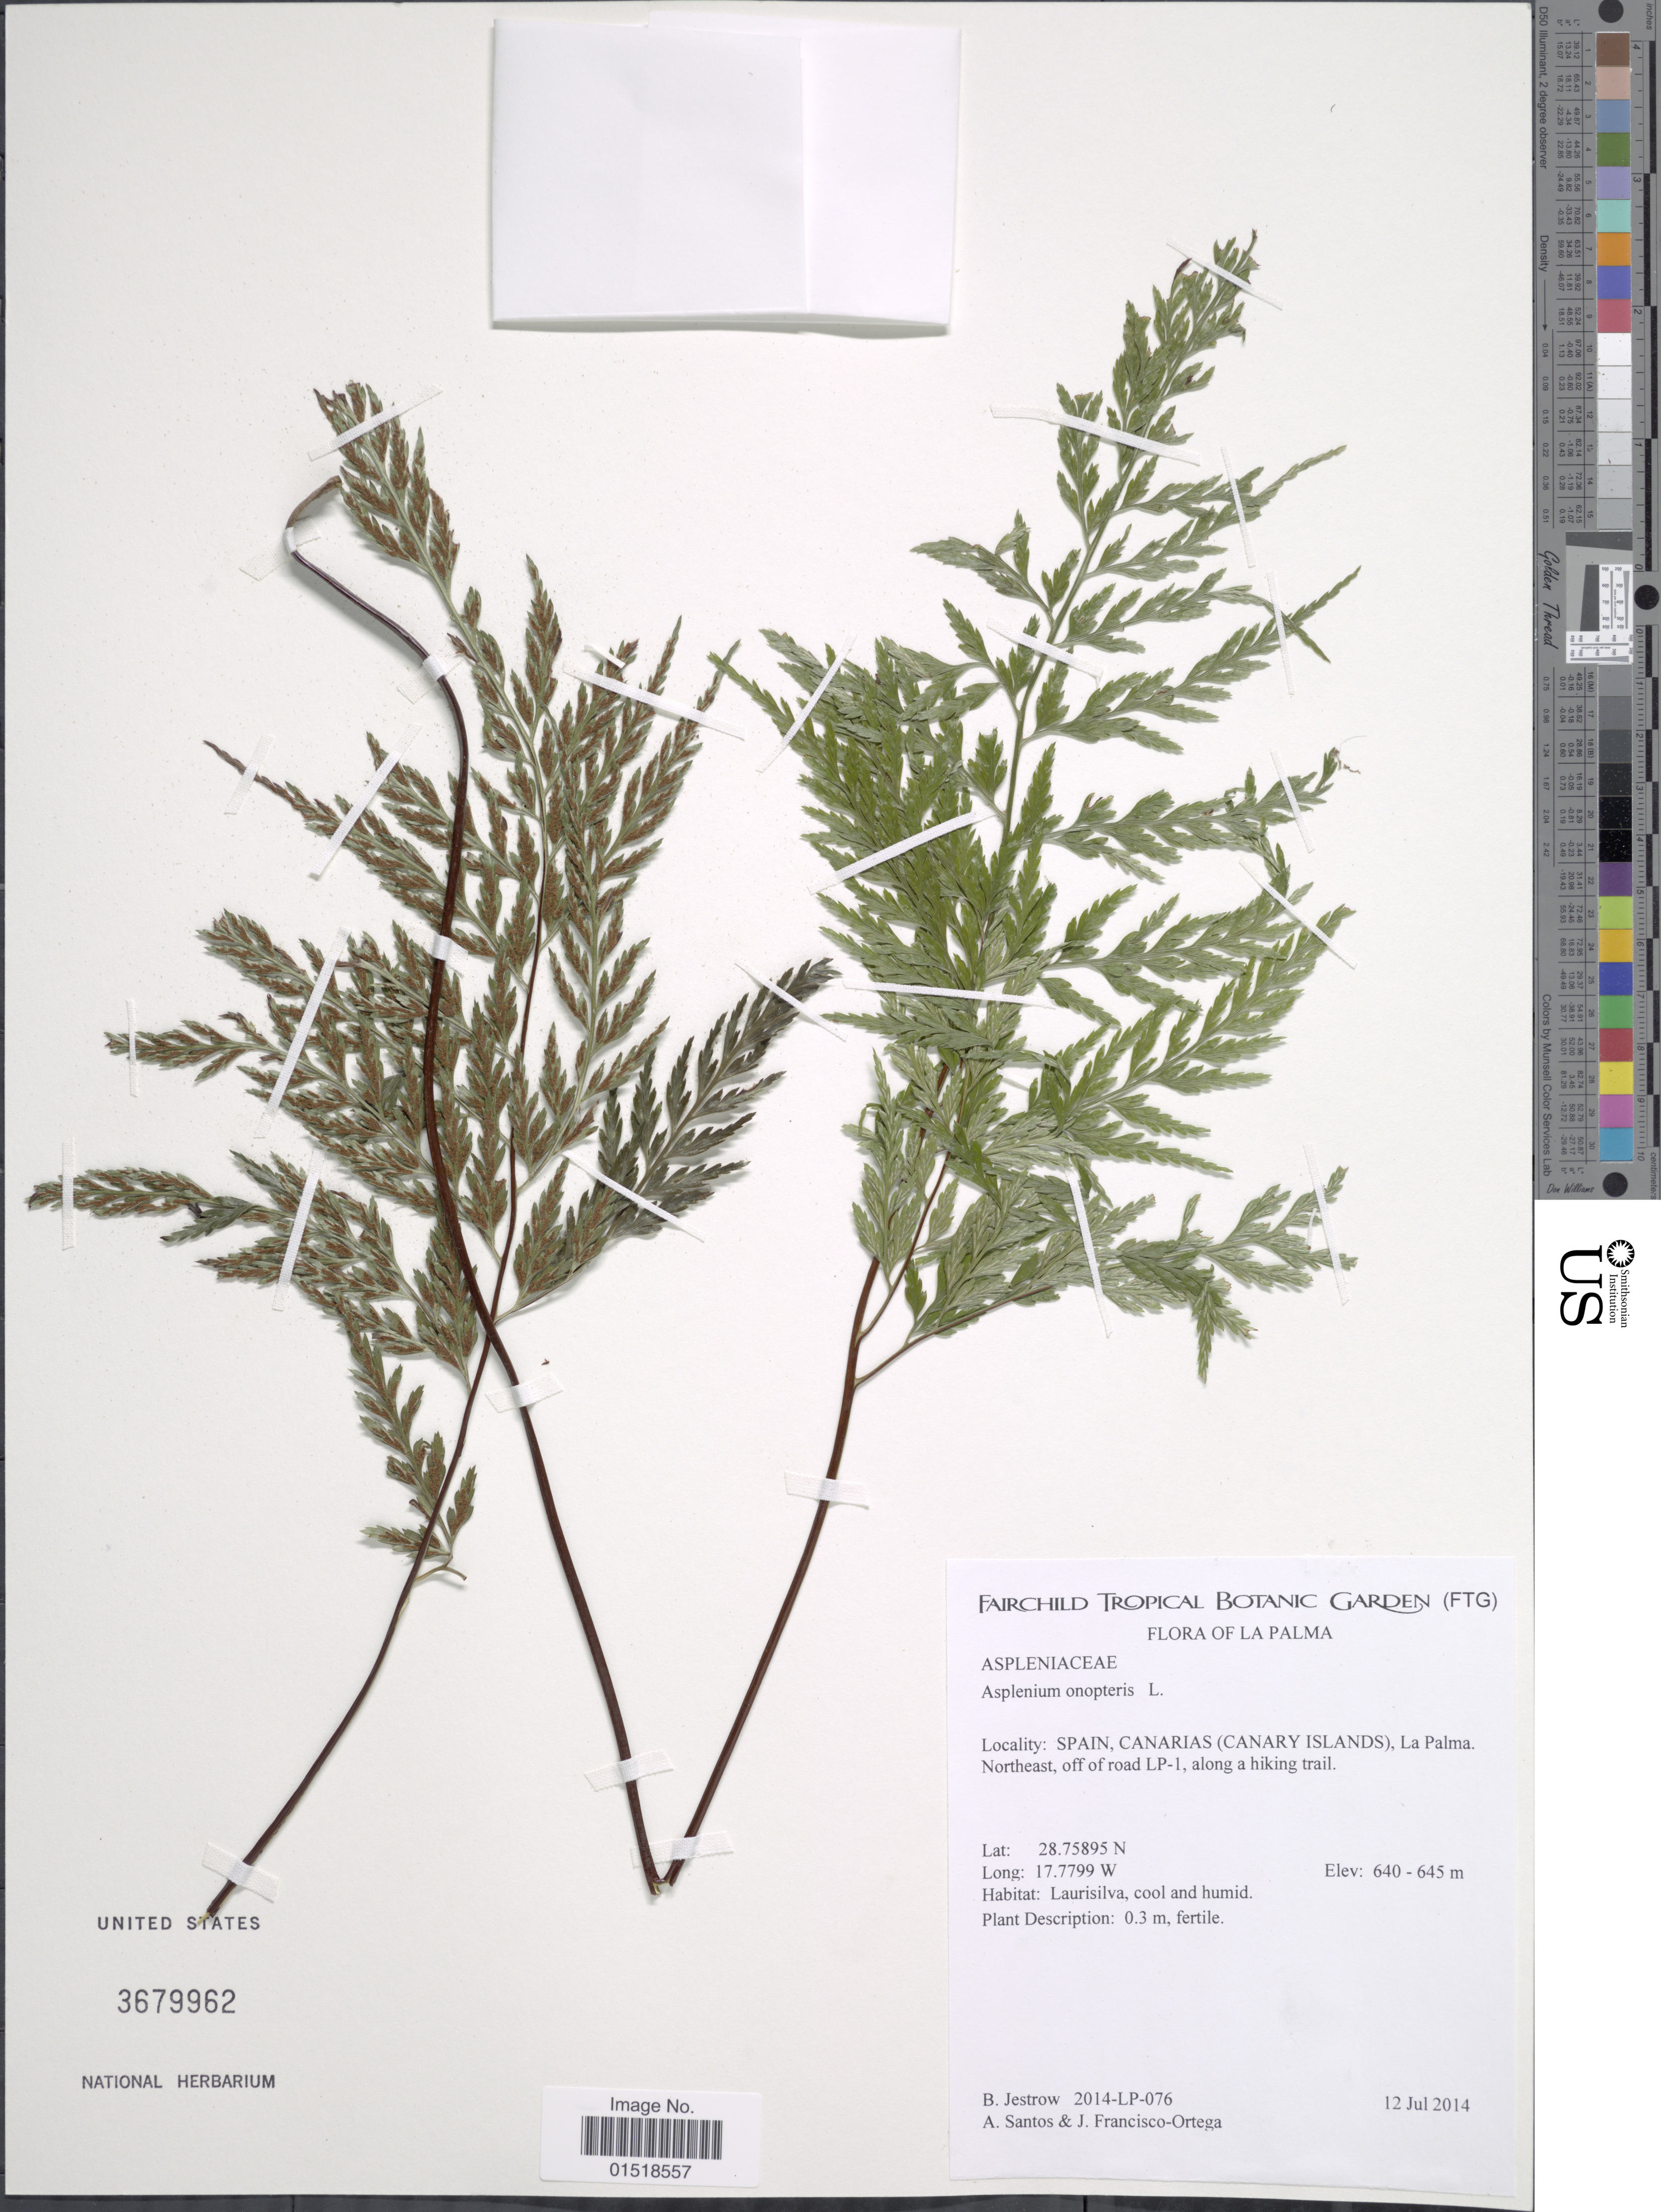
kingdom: Plantae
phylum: Tracheophyta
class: Polypodiopsida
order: Polypodiales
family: Aspleniaceae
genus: Asplenium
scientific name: Asplenium adiantum-nigrum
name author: L.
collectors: B. Jestrow, A. Santos & F. J. Ortega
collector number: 2014-LP-076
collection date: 2014-07-12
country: Spain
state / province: Canarias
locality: La Palma. Spain, Canarias (Canary Islands), La Palma. Northeast, off of road LP-1, along a hiking trail.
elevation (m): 640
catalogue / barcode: US 3679962